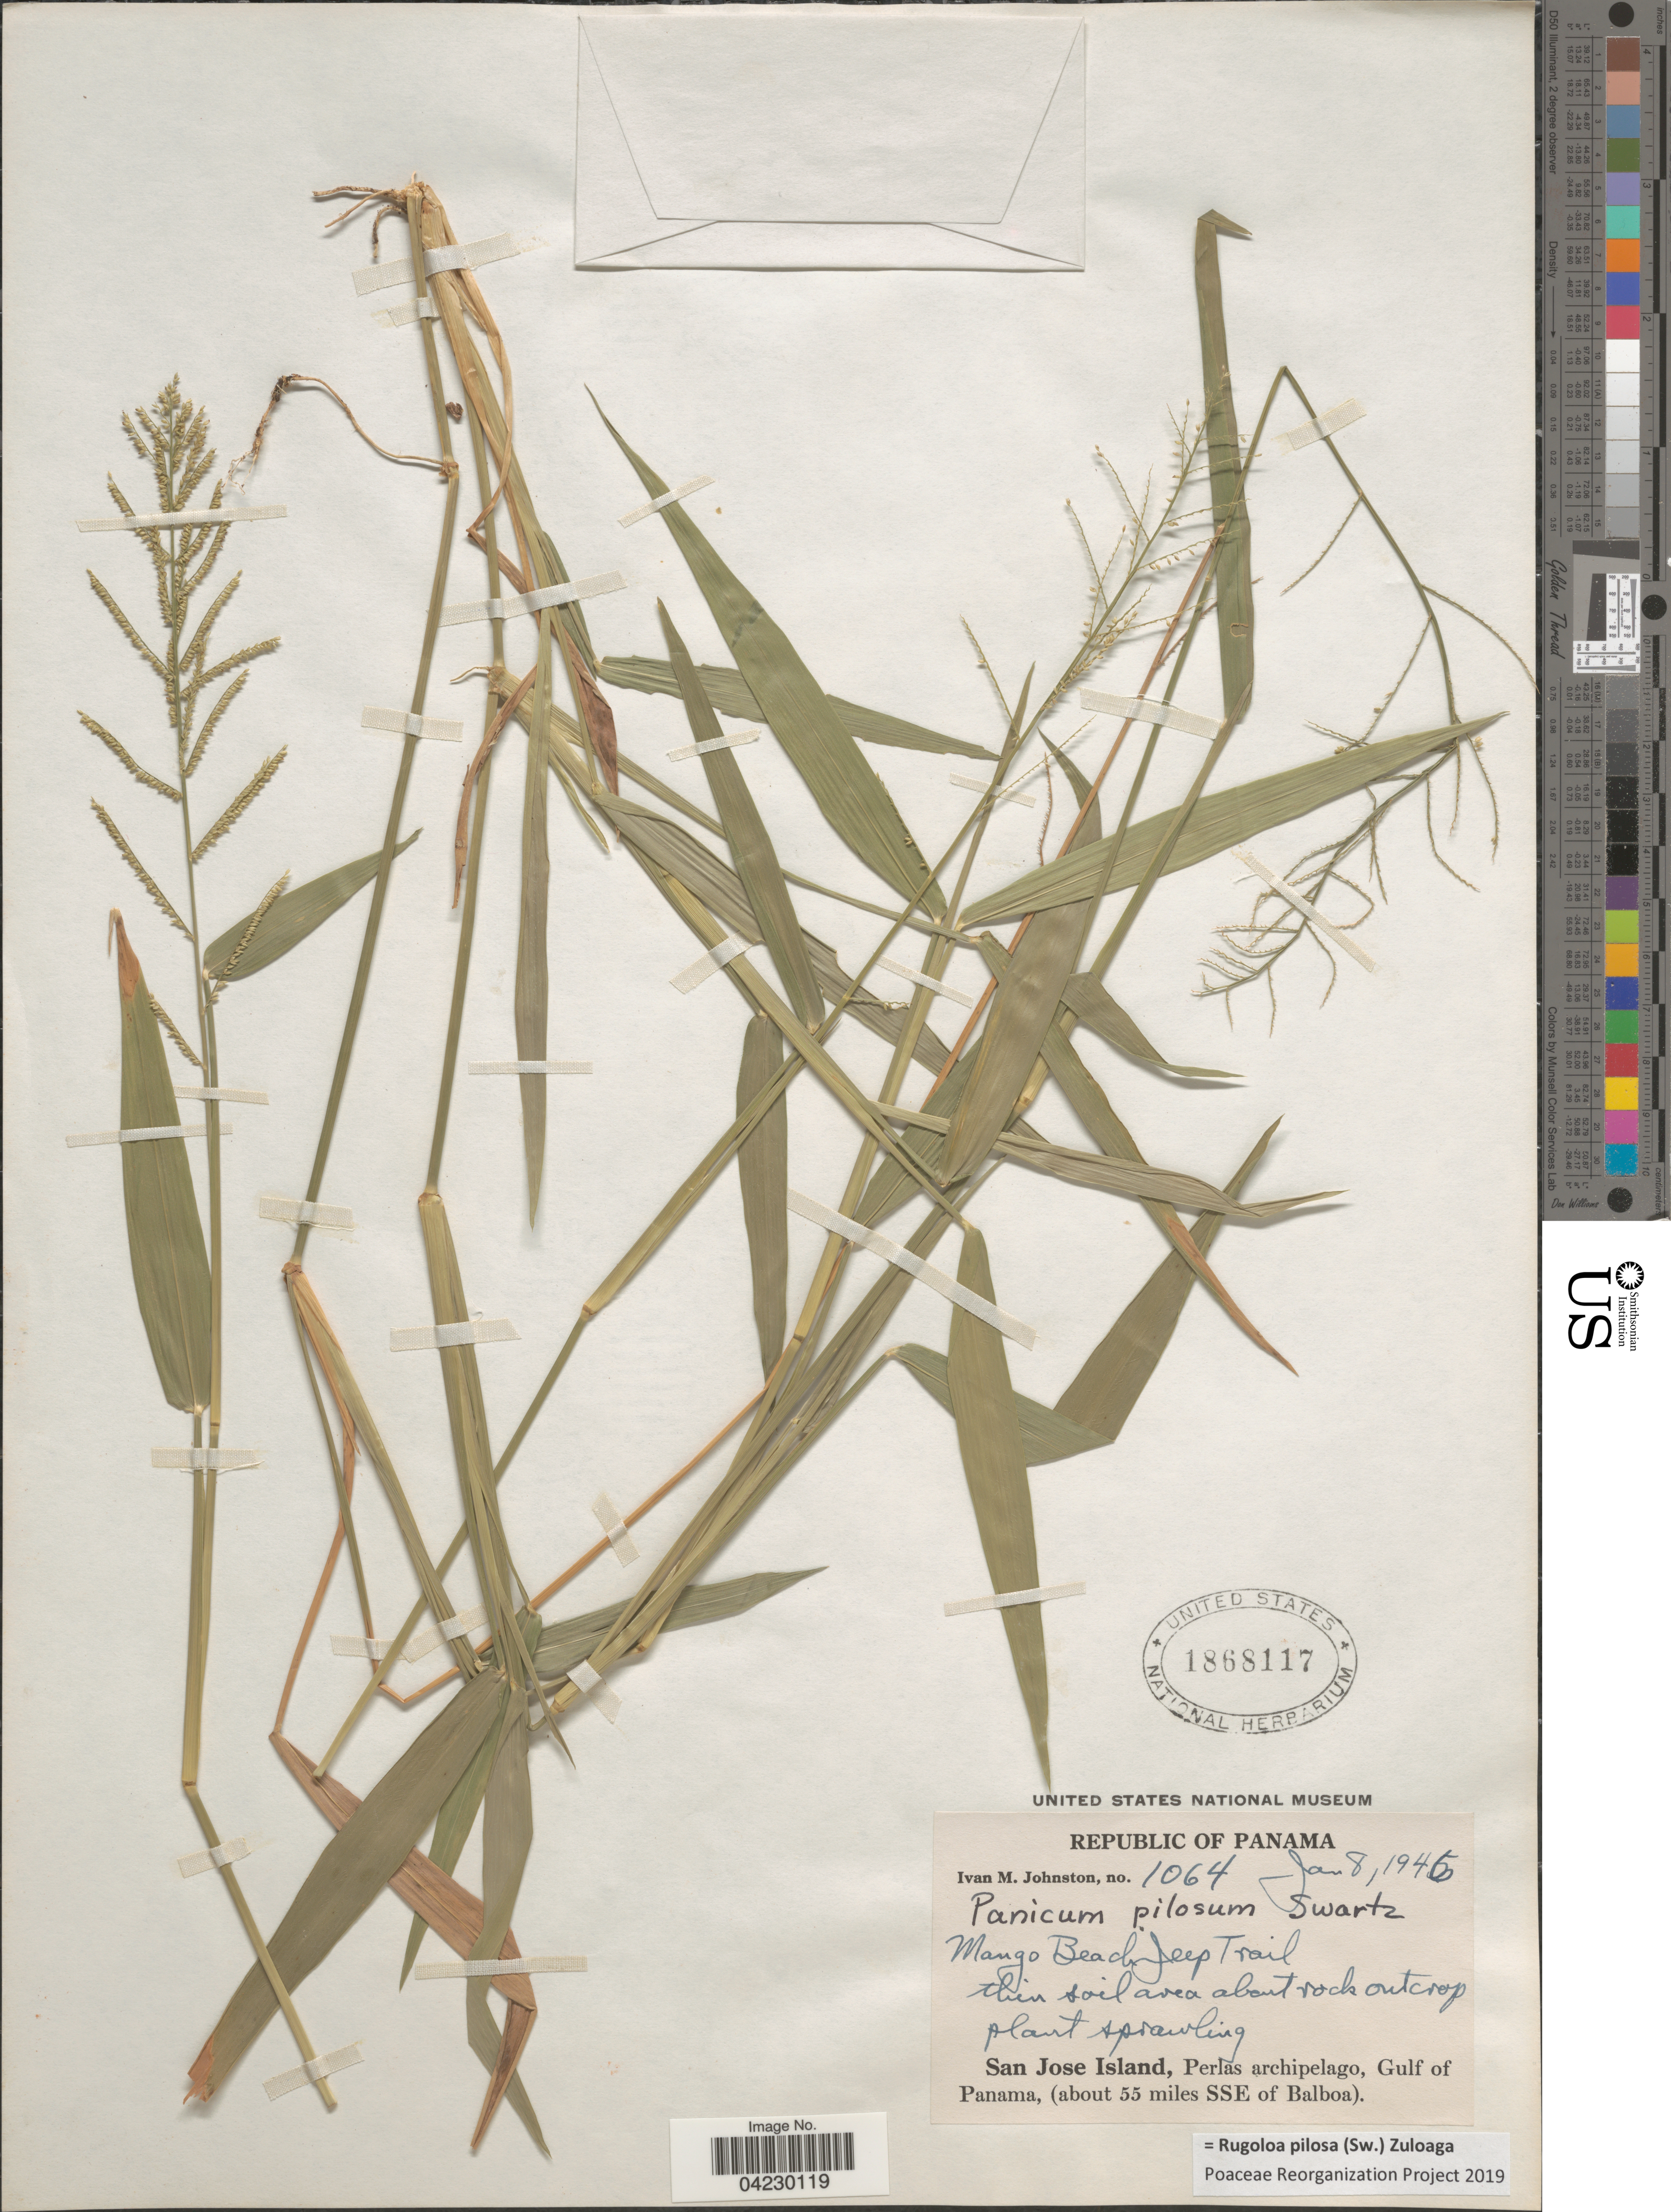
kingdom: Plantae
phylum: Tracheophyta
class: Liliopsida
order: Poales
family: Poaceae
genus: Rugoloa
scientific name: Rugoloa pilosa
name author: (Sw.) Zuloaga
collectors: I.M. Johnston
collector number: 1064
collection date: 1946-01-08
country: Panama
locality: Republic of Panama. Mango Beach Jeep Trail. San Jose Island, Perlas archipelago, Gulf of Panama, (about 55 miles SSE of Balboa).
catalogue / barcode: US 1868117